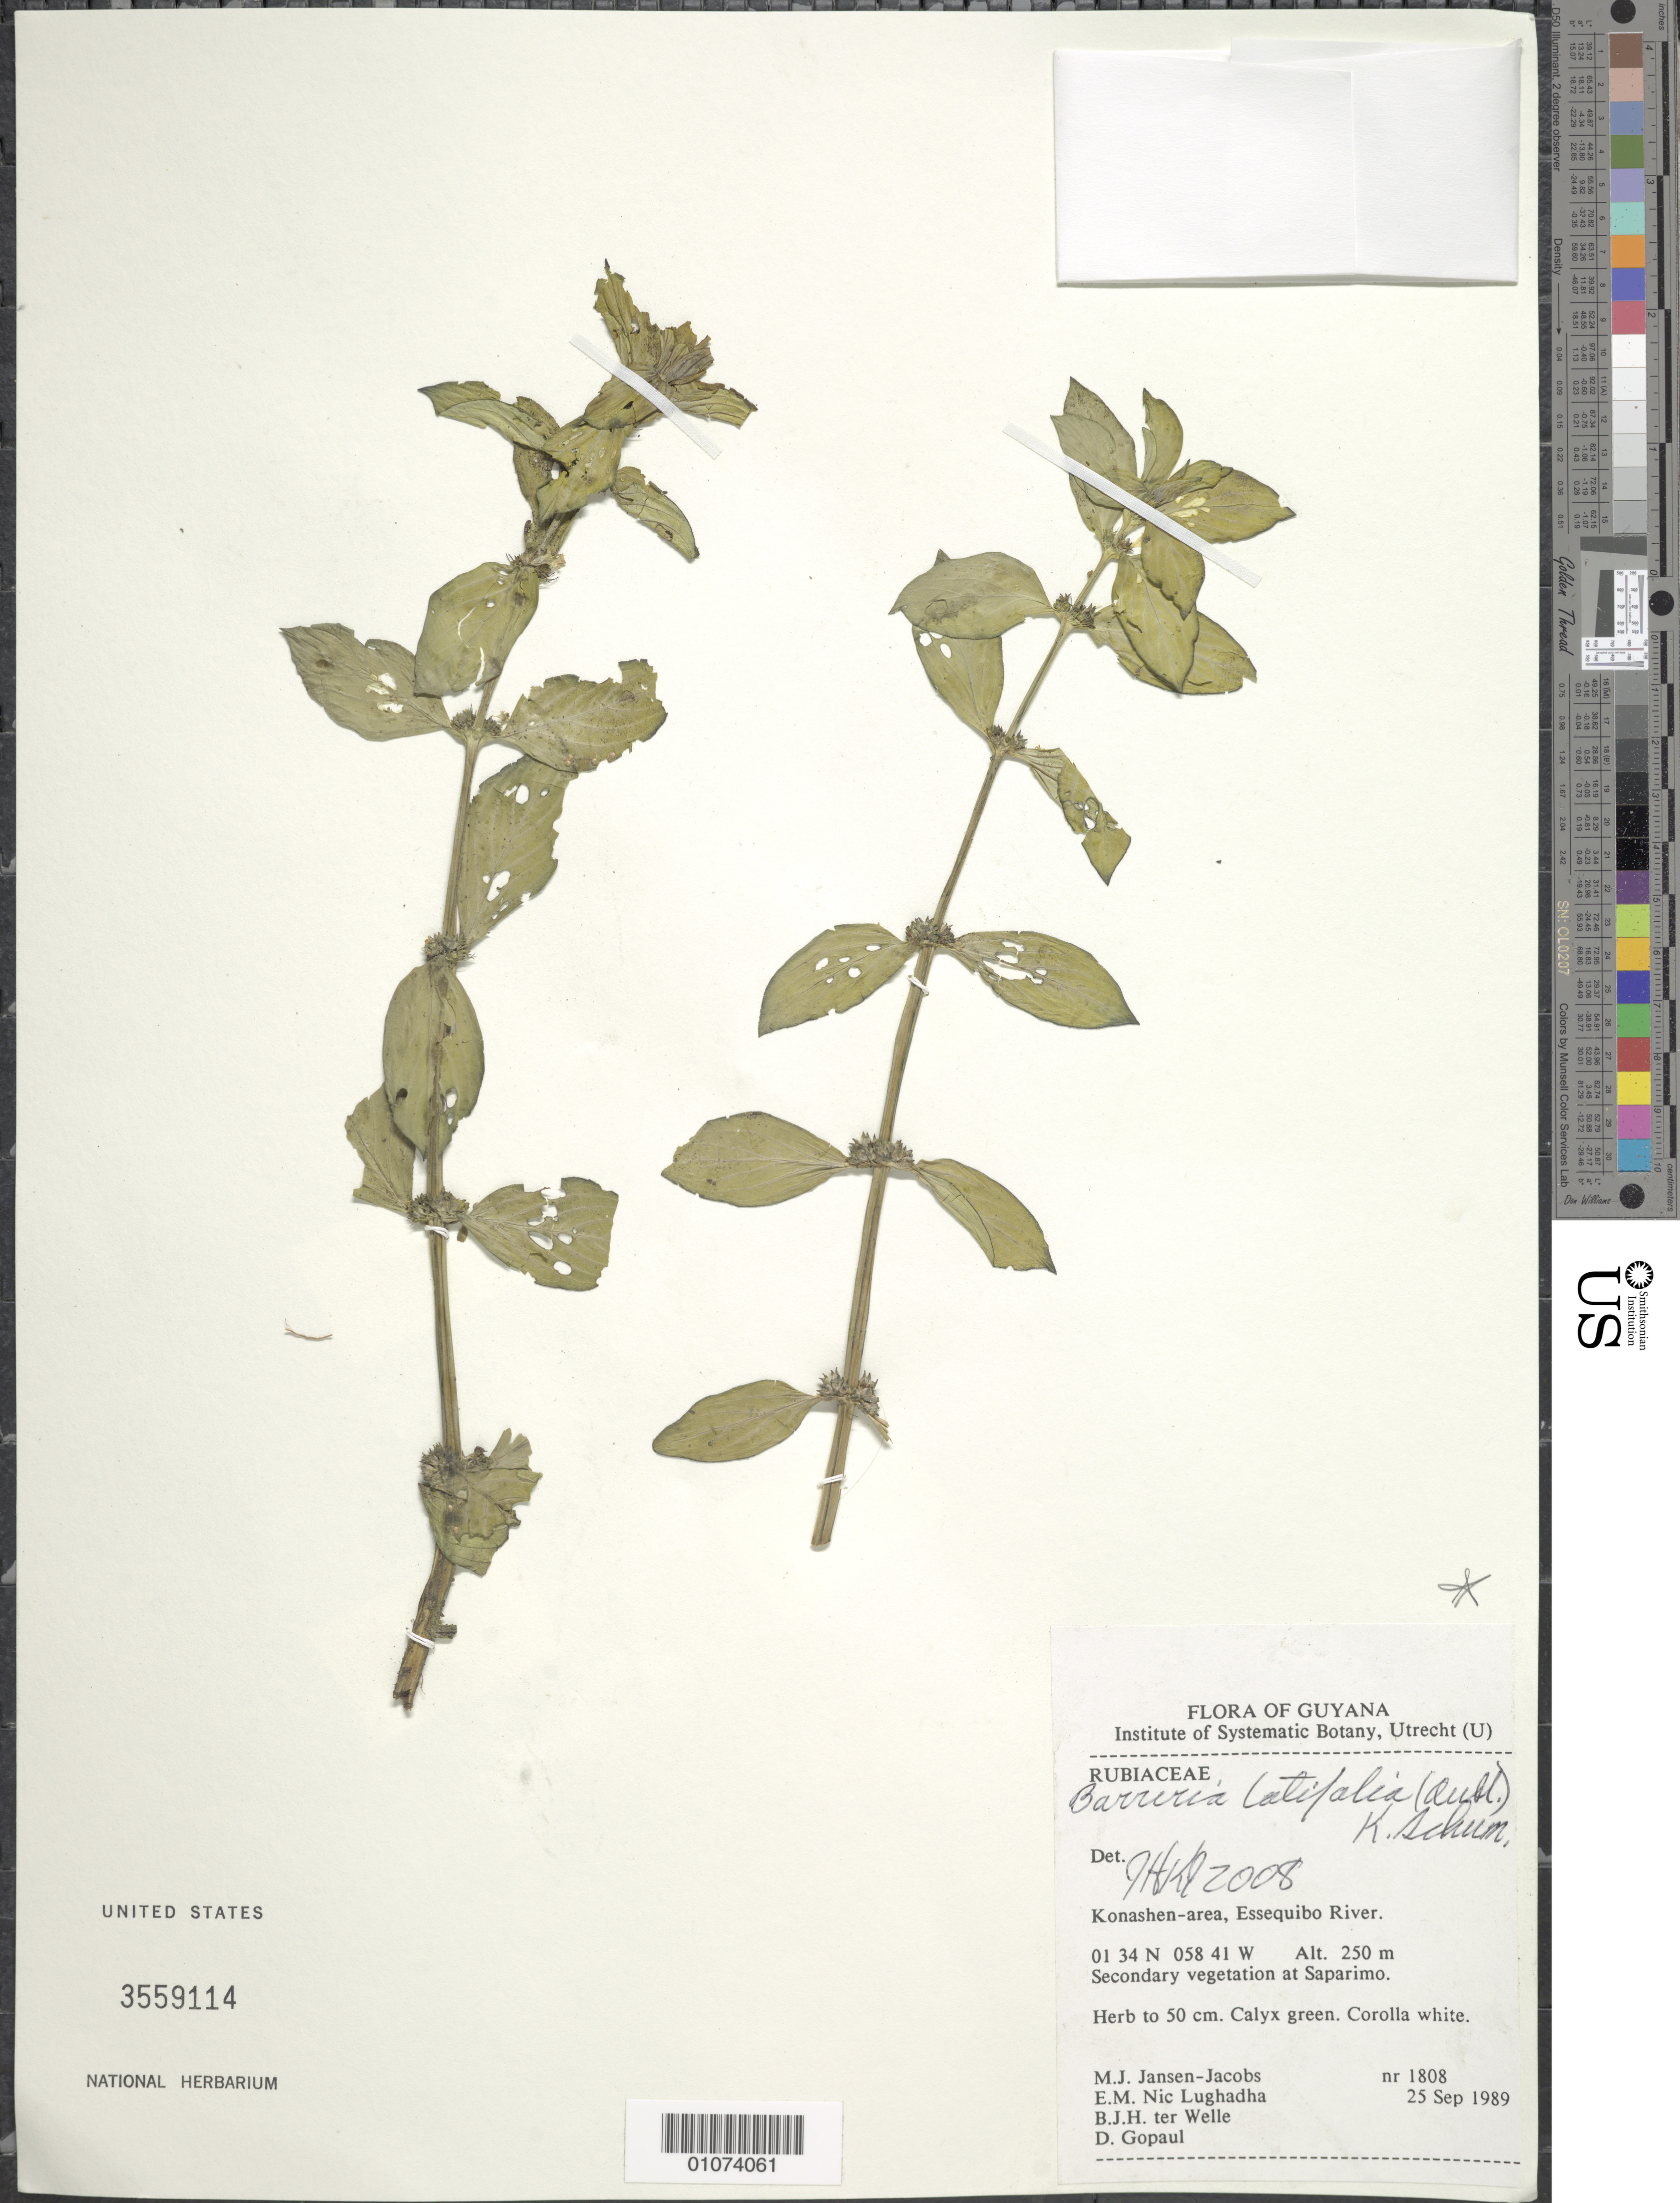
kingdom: Plantae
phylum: Tracheophyta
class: Magnoliopsida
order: Gentianales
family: Rubiaceae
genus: Spermacoce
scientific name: Spermacoce latifolia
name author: Aubl.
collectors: M. J. Jansen-Jacobs, E. Nic Lughadha, B. ter Welle & D. Gopaul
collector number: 1808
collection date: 1989-09-25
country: Guyana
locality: Konashen-area, Essequibo River. Secondary vegetation at Saparimo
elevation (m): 250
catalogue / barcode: US 3559114